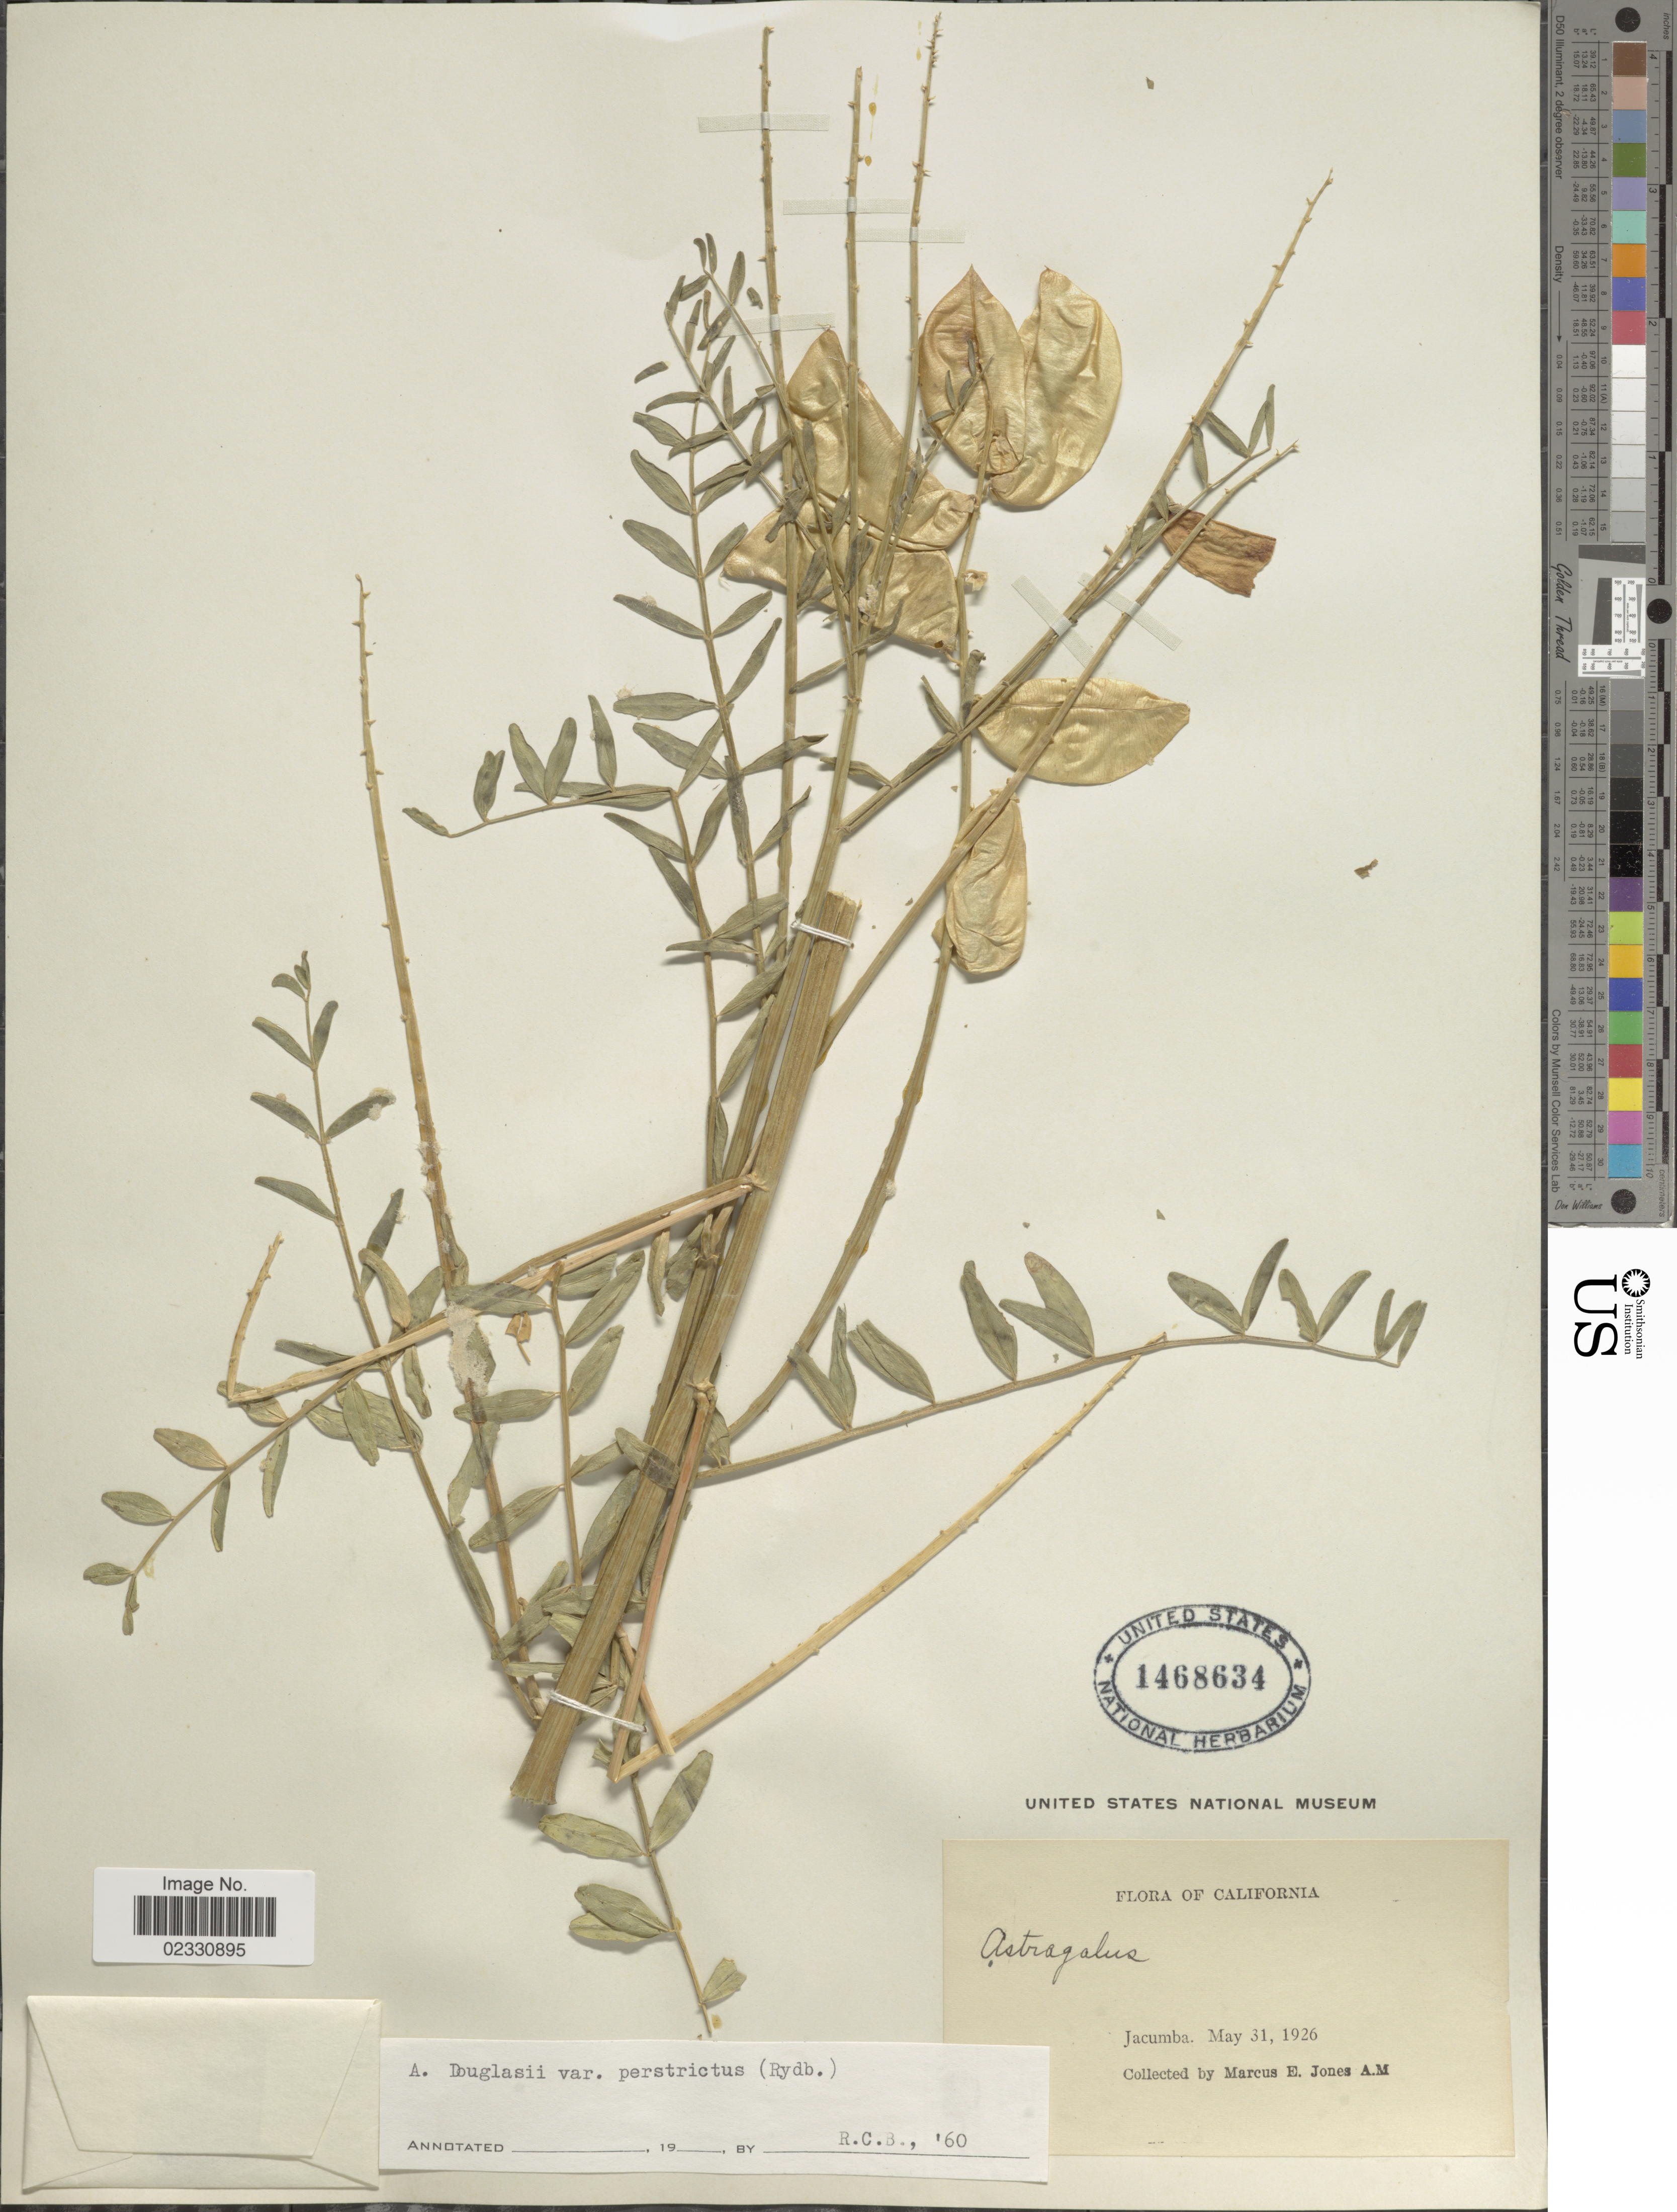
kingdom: Plantae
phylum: Tracheophyta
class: Magnoliopsida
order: Fabales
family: Fabaceae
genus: Astragalus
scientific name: Astragalus douglasii var. perstrictus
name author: (Torr.) A. Gray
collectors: M. E. Jones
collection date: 1926-05-31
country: United States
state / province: California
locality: Jacumba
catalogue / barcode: US 1468634